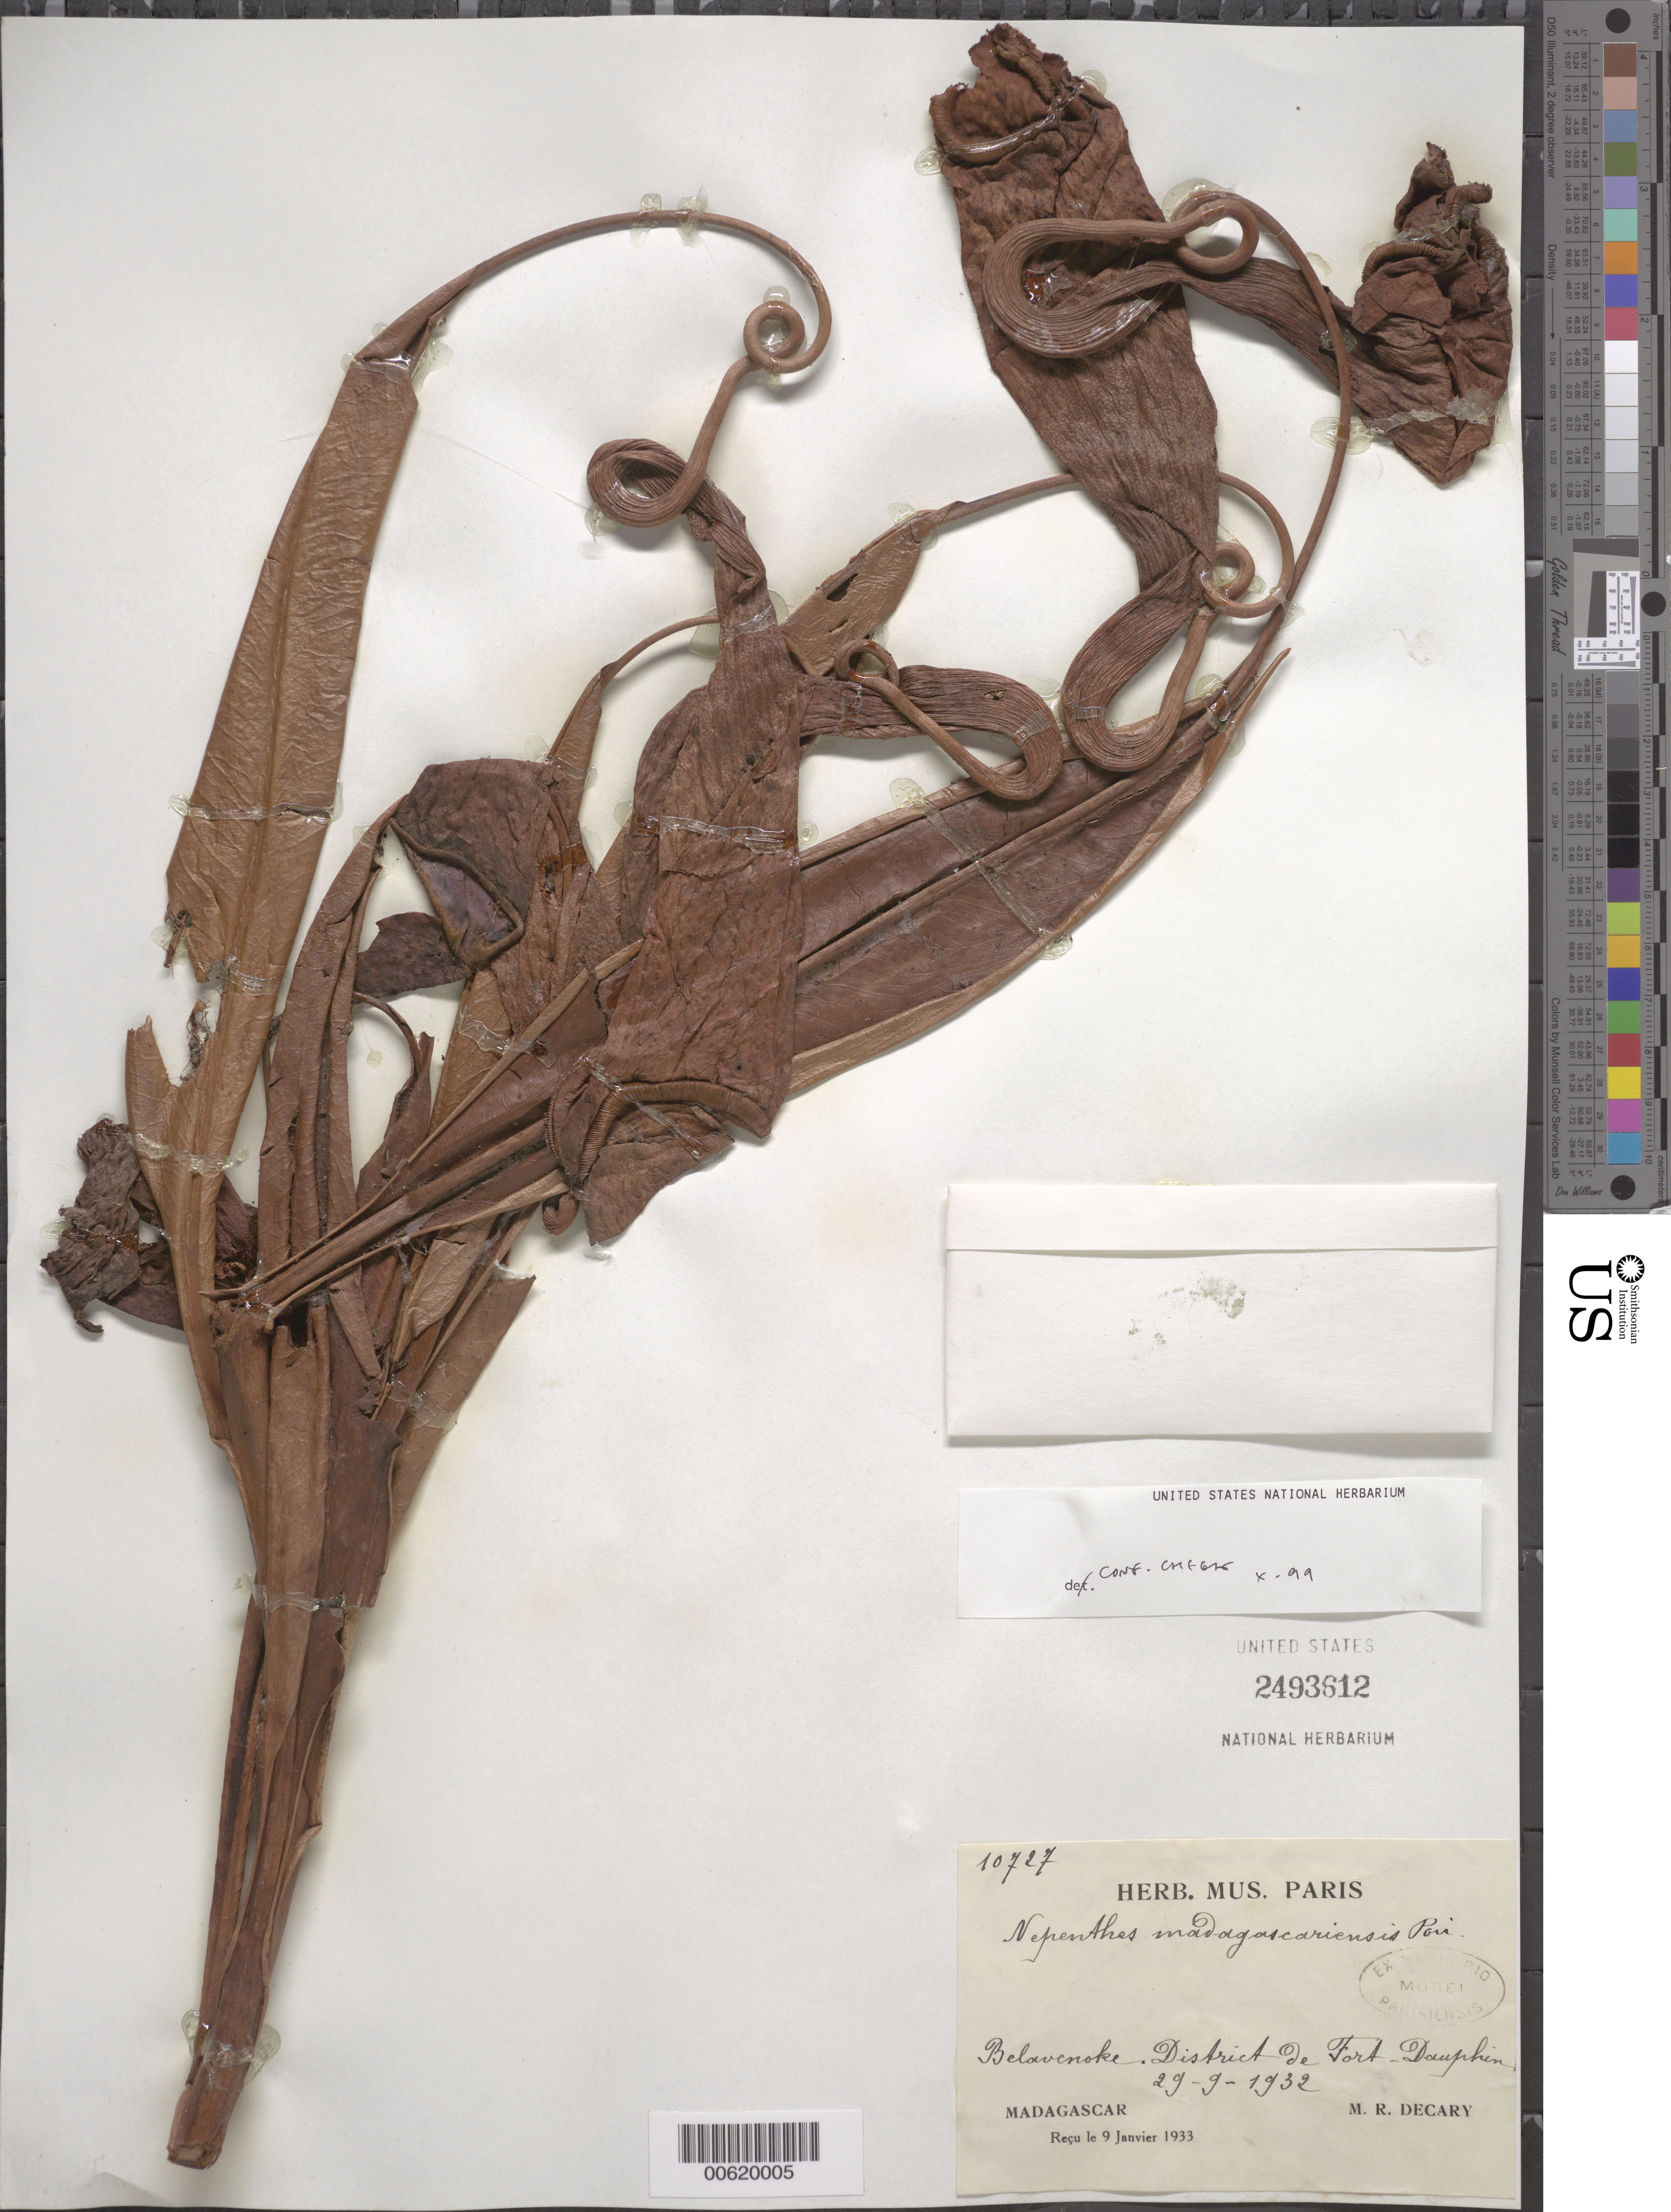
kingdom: Plantae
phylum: Tracheophyta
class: Magnoliopsida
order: Caryophyllales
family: Nepenthaceae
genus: Nepenthes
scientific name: Nepenthes madagascariensis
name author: Poir.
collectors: R. Decary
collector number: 10727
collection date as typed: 29 Sep 1932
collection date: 1932-09-29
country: Madagascar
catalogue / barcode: US 2493612